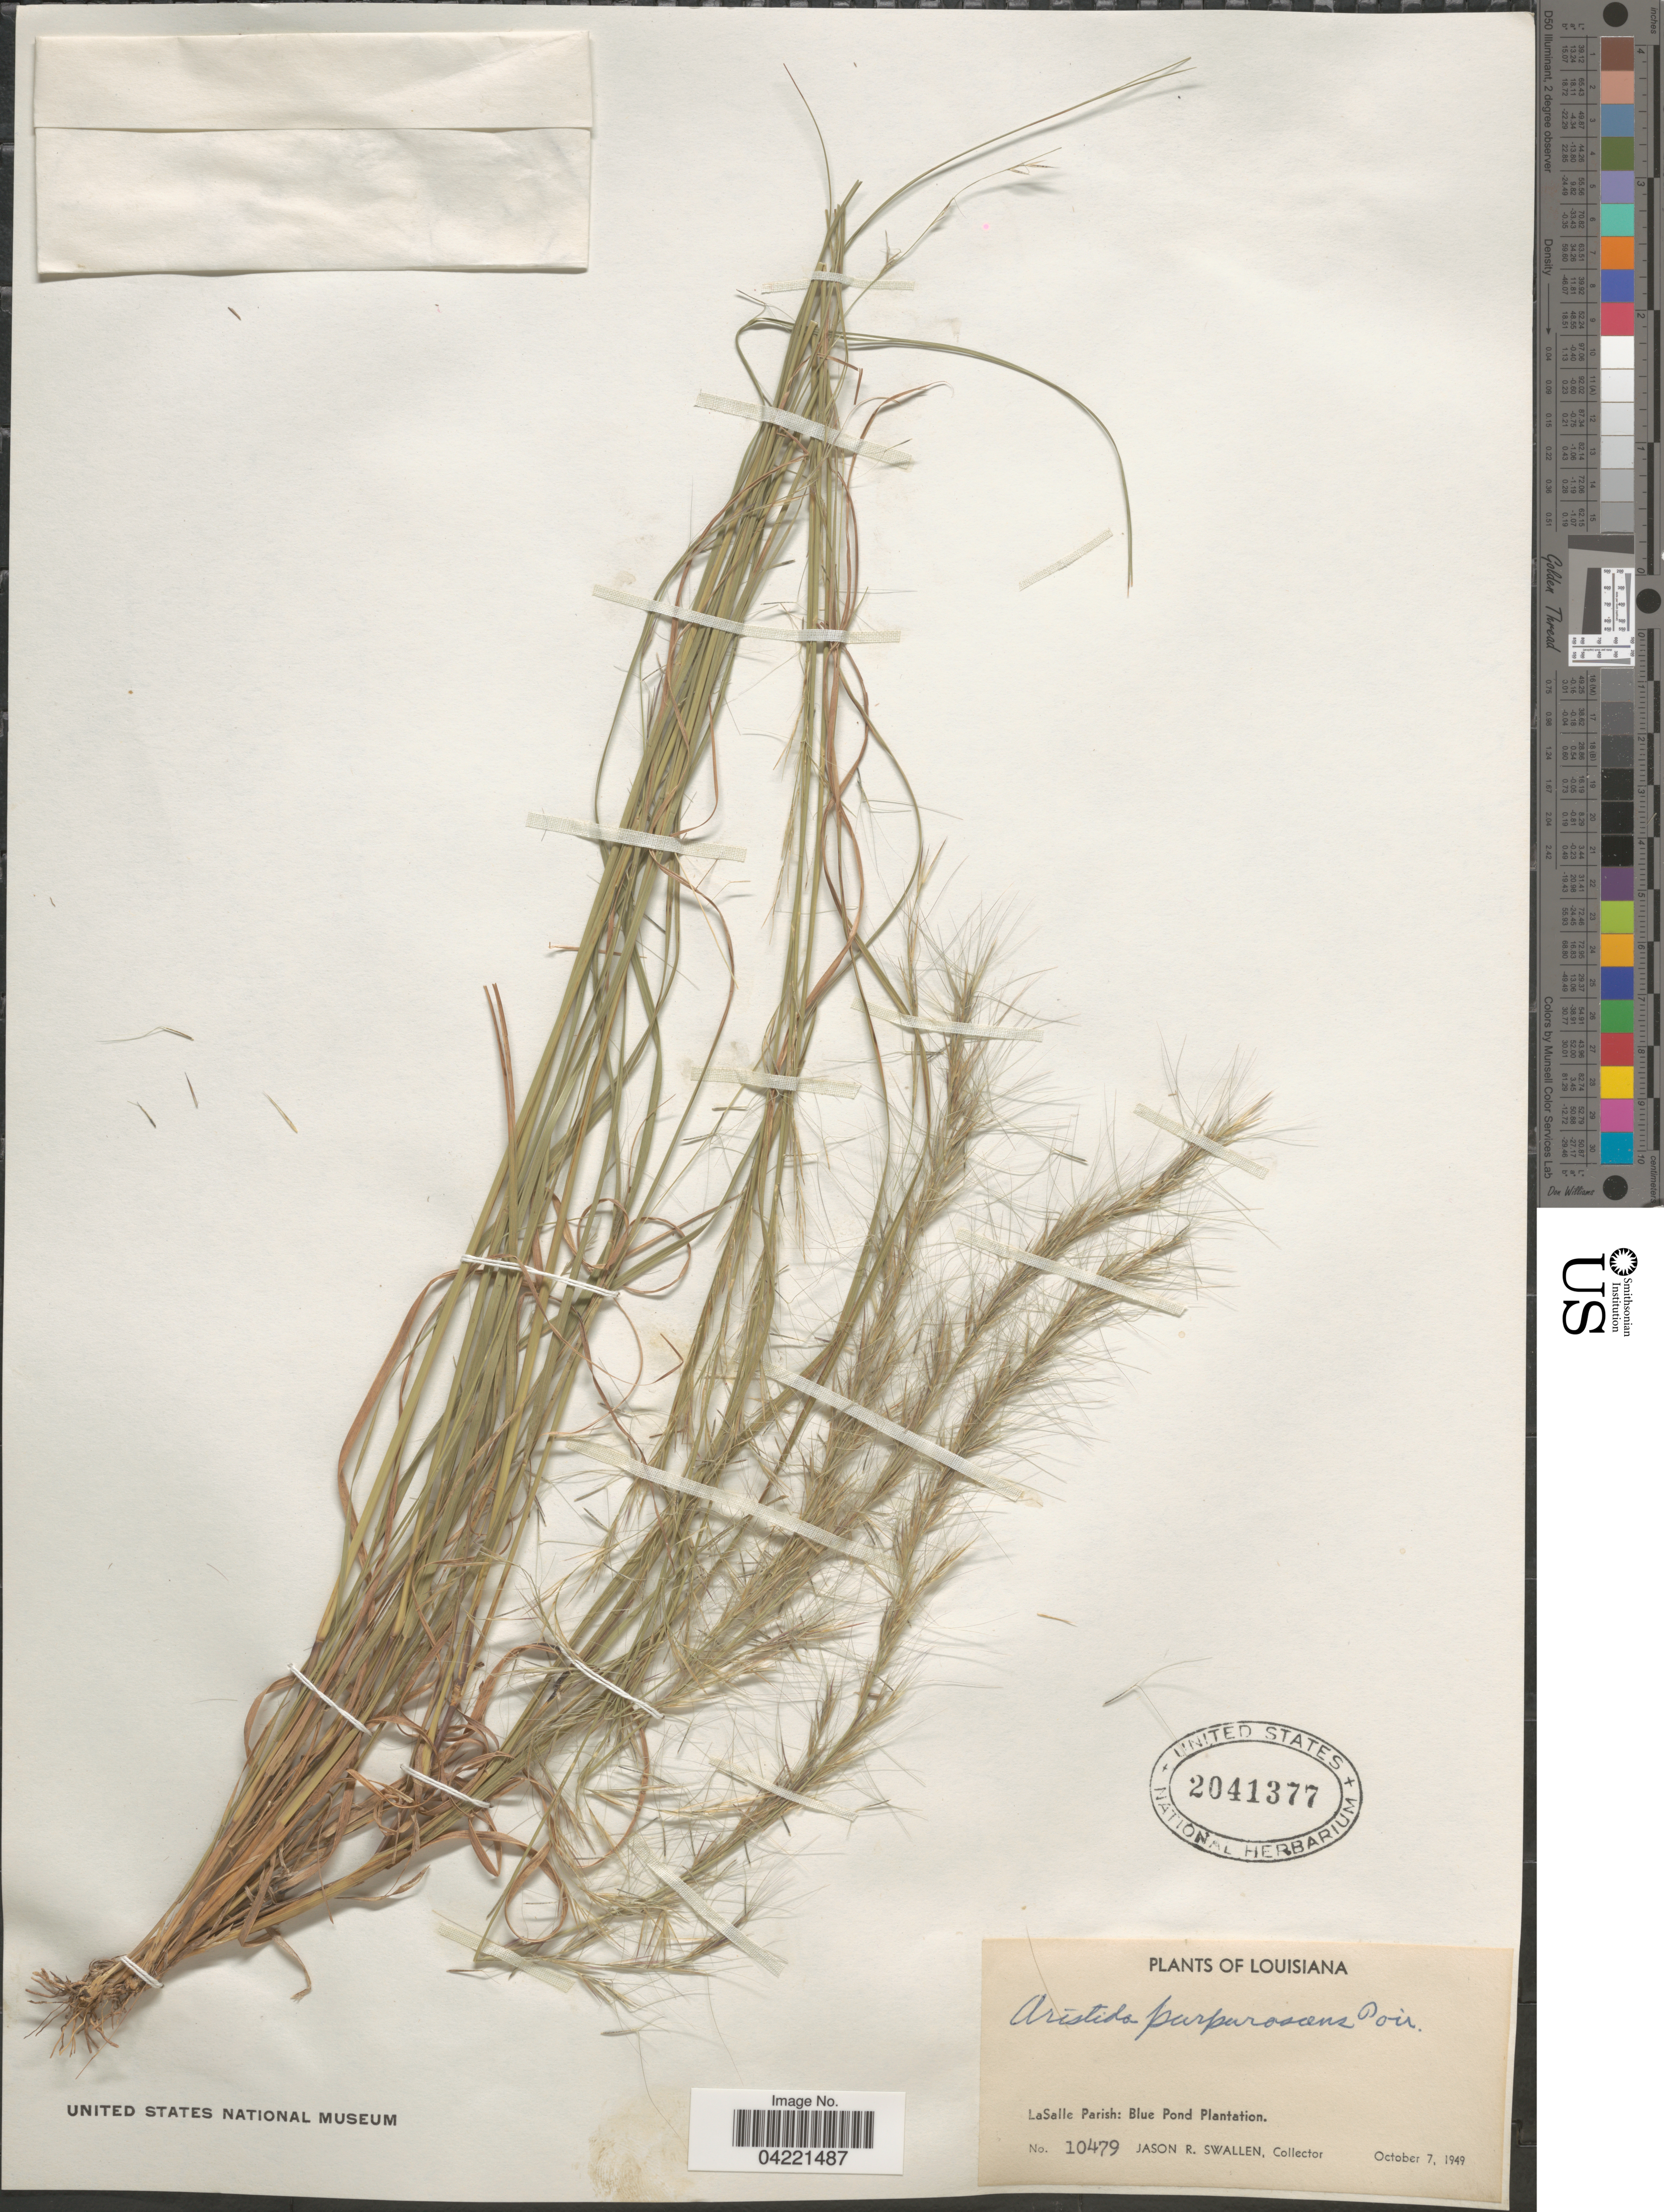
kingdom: Plantae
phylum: Tracheophyta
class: Liliopsida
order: Poales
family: Poaceae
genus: Aristida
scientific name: Aristida purpurascens var. purpurescens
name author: Poir.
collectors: J. R. Swallen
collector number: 10479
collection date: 1949-10-07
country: United States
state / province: Louisiana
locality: LaSalle Parish: Blue Pond Plantation.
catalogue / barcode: US 2041377